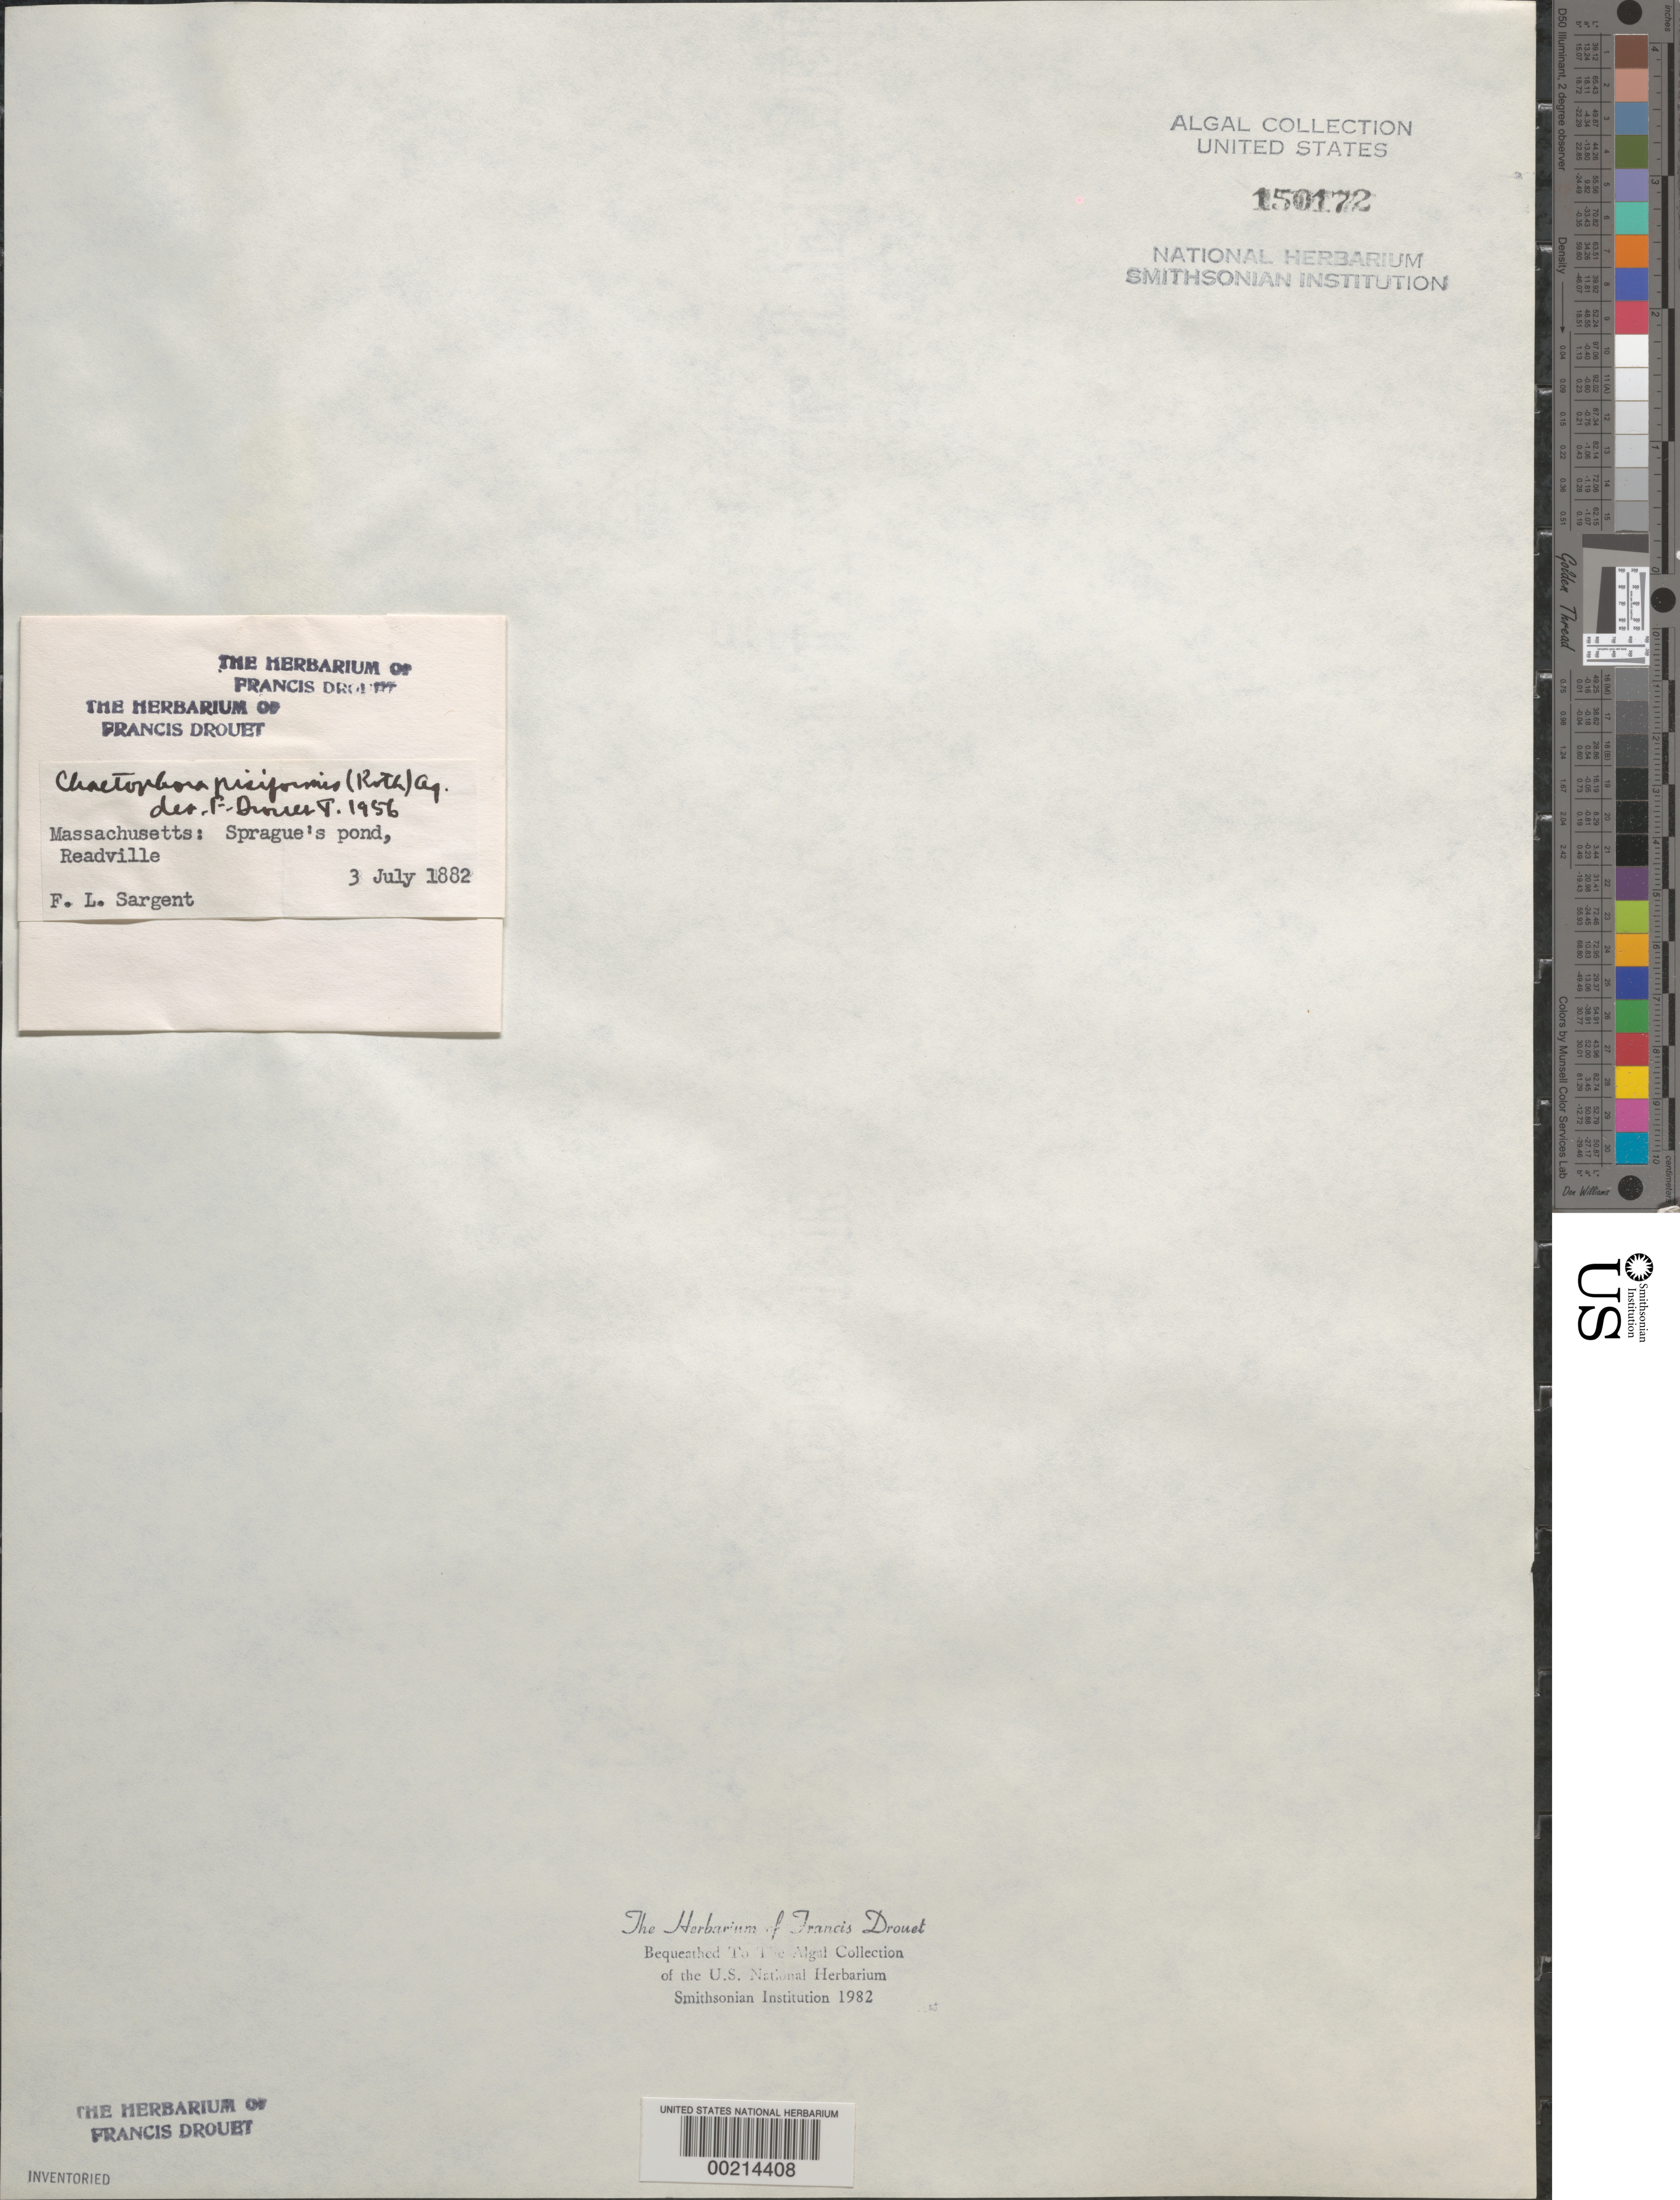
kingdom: Plantae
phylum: Chlorophyta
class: Chlorophyceae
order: Chaetophorales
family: Chaetophoraceae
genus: Chaetophoropsis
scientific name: Chaetophoropsis pisiformis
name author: (Roth) B.Wen Liu et al.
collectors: F. L. Sargent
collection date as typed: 03 Jul 1882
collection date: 1882-07-03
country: United States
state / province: Massachusetts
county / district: Suffolk County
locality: Spragues Pond, Readville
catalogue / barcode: US 150172